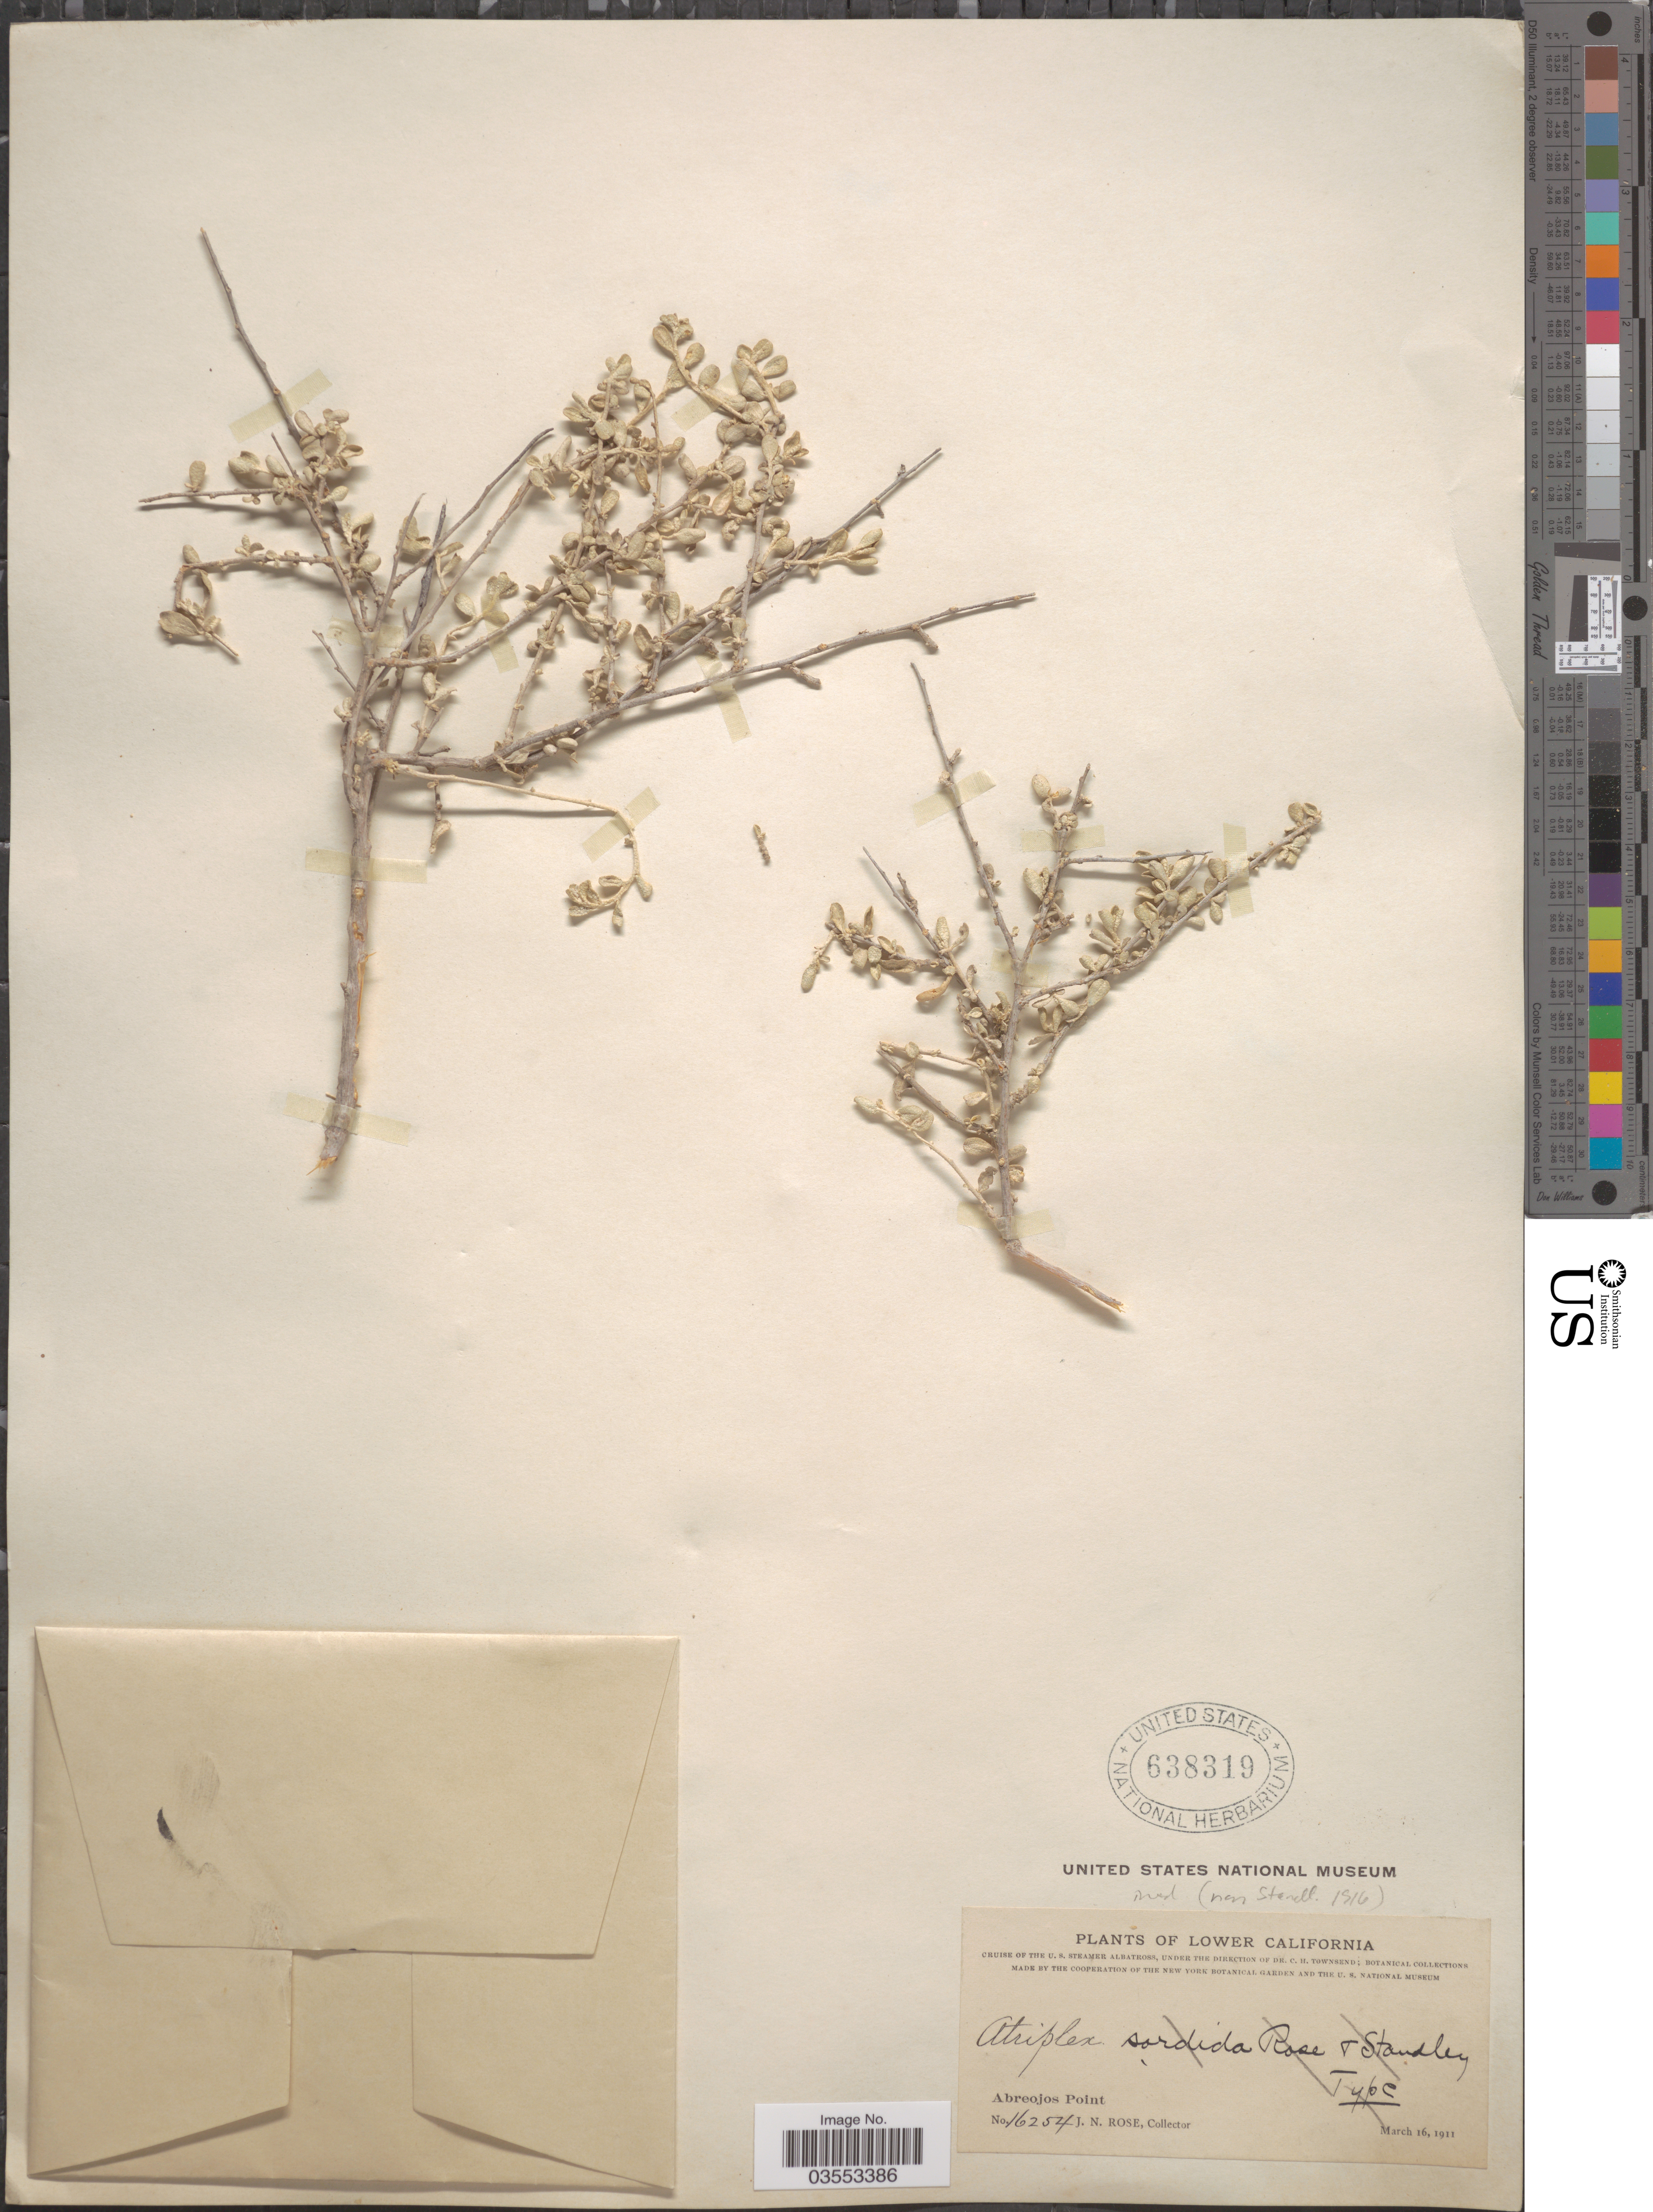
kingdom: Plantae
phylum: Tracheophyta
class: Magnoliopsida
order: Caryophyllales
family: Amaranthaceae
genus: Atriplex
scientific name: Atriplex polycarpa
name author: (Torr.) S. Watson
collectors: J. N. Rose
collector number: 16254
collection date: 1911-03-16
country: Mexico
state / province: Baja California Sur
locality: Lower California. Abreojos Point.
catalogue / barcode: US 638319